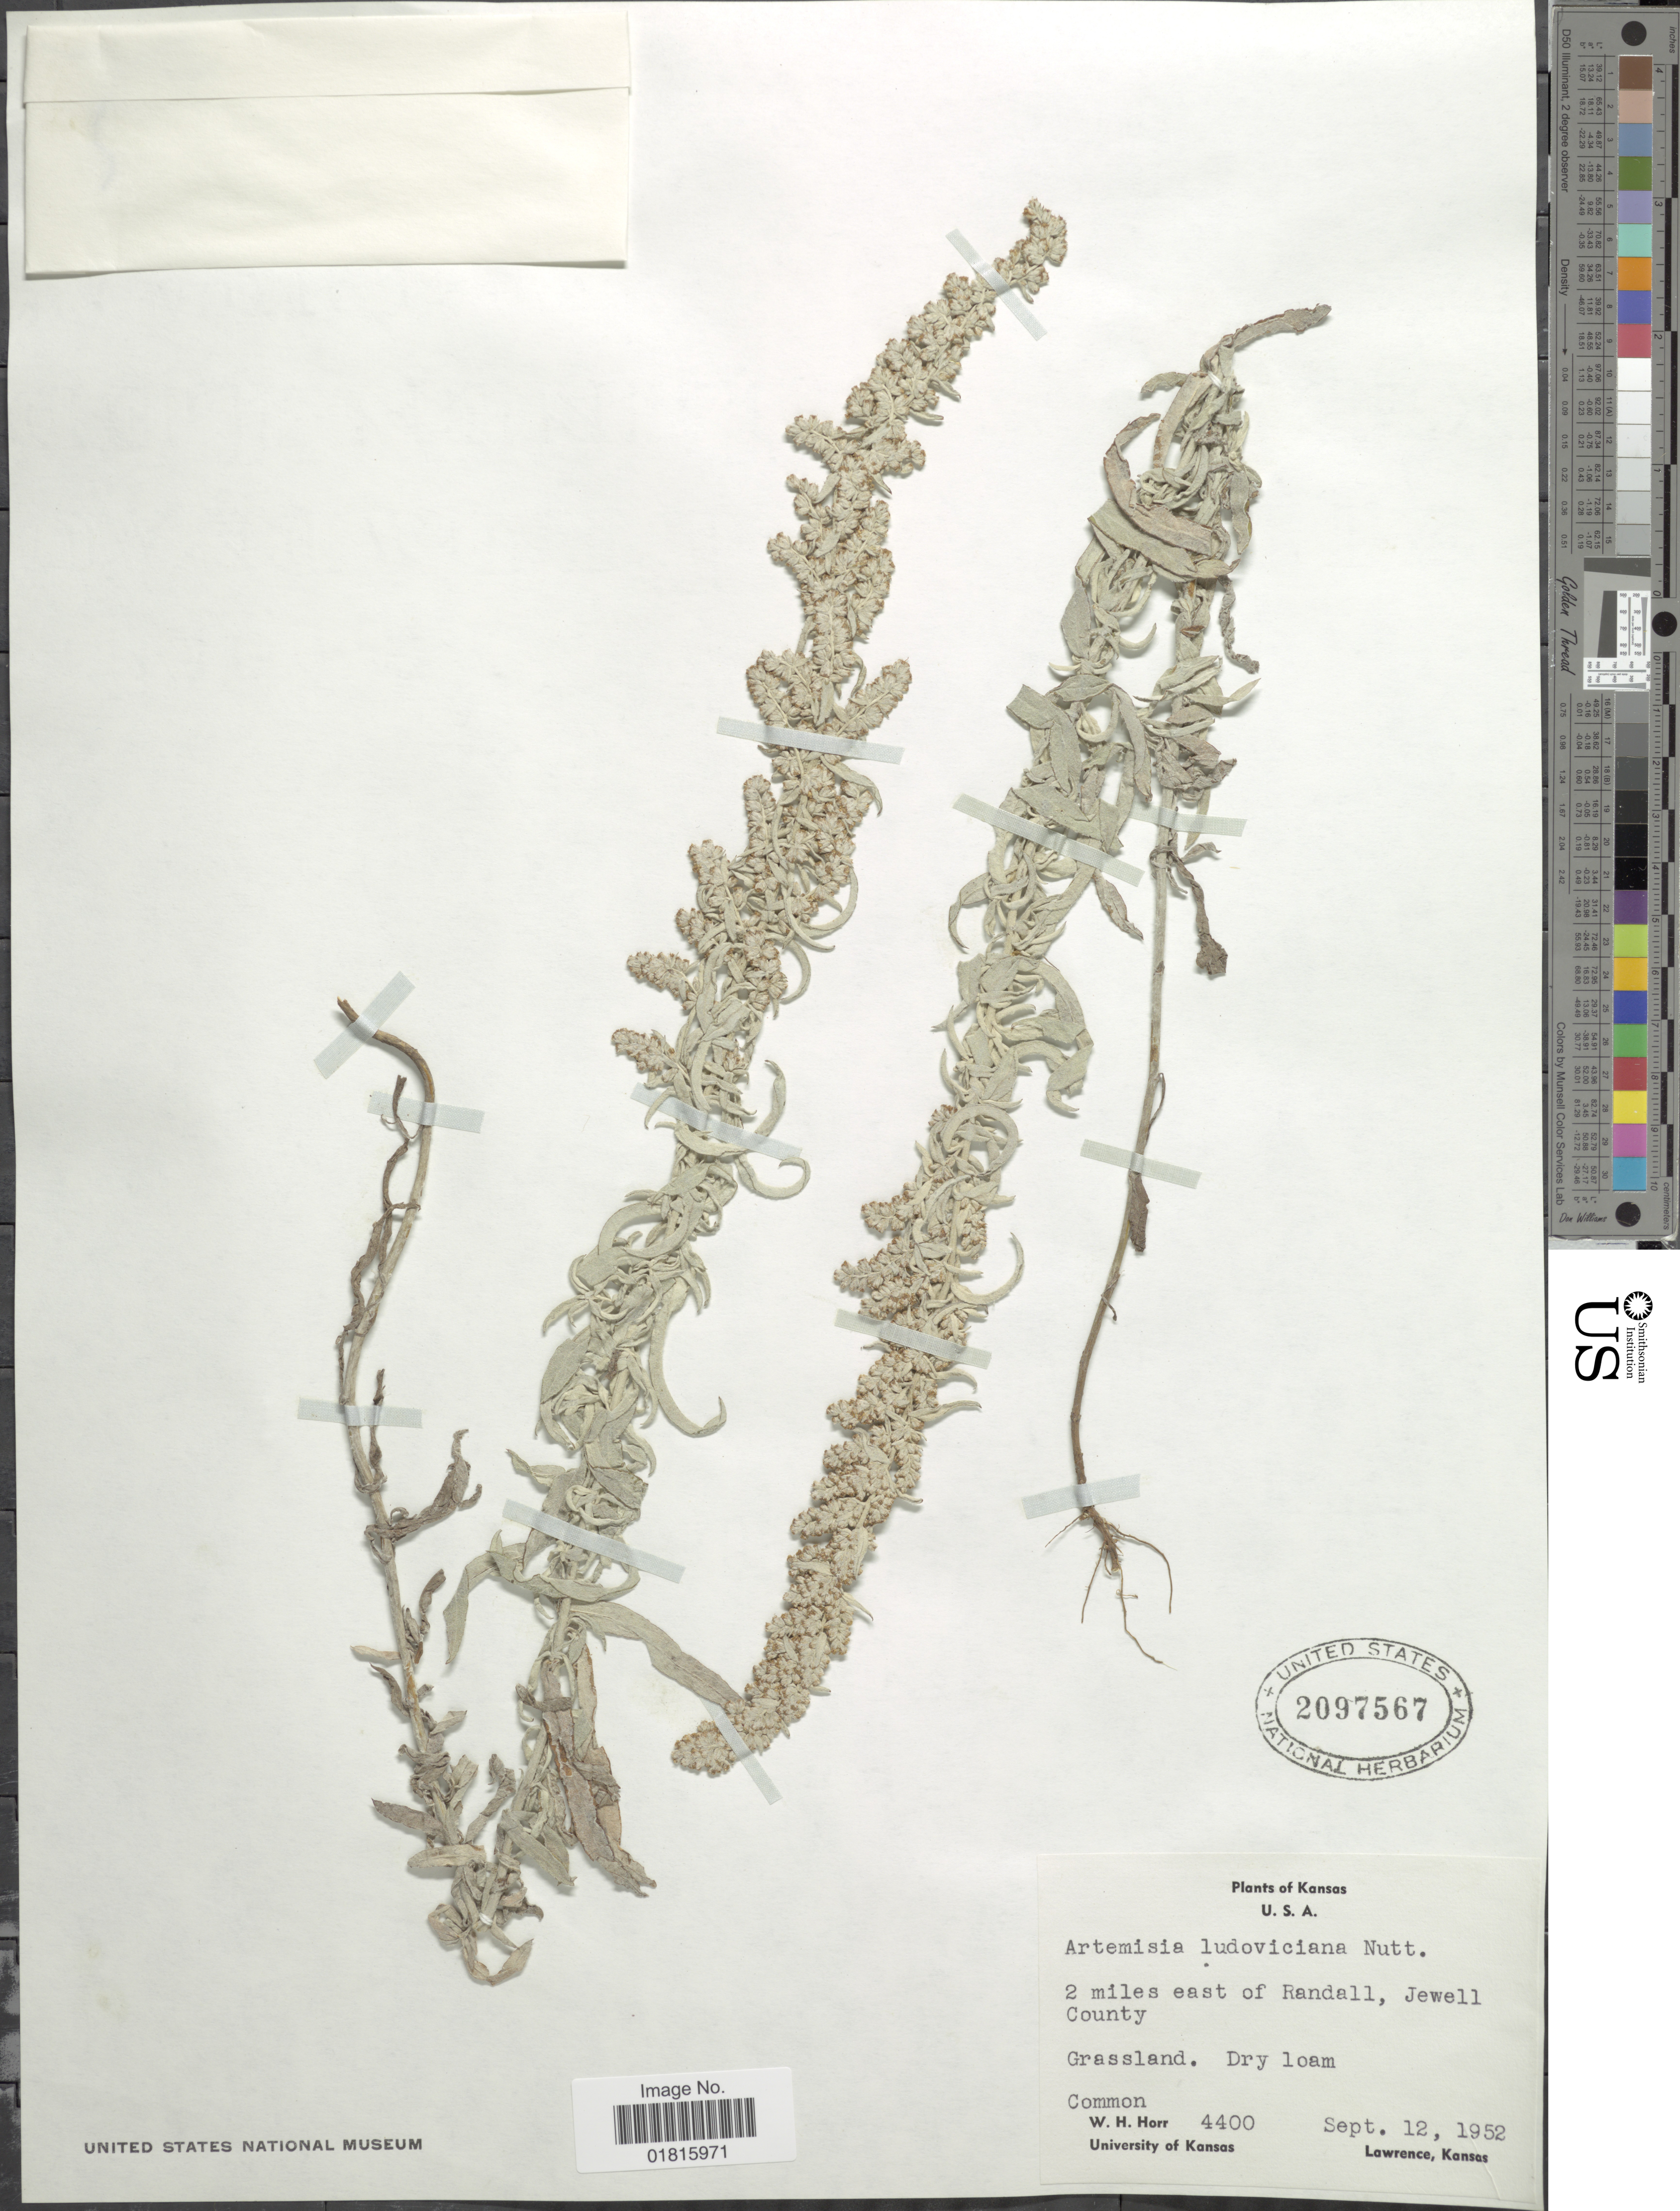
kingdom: Plantae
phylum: Tracheophyta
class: Magnoliopsida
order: Asterales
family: Asteraceae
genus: Artemisia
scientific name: Artemisia ludoviciana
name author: Nutt.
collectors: W. H. Horr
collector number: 4400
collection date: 1952-09-12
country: United States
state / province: Kansas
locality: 2 miles east of Randall, Jewell County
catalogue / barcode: US 2097567